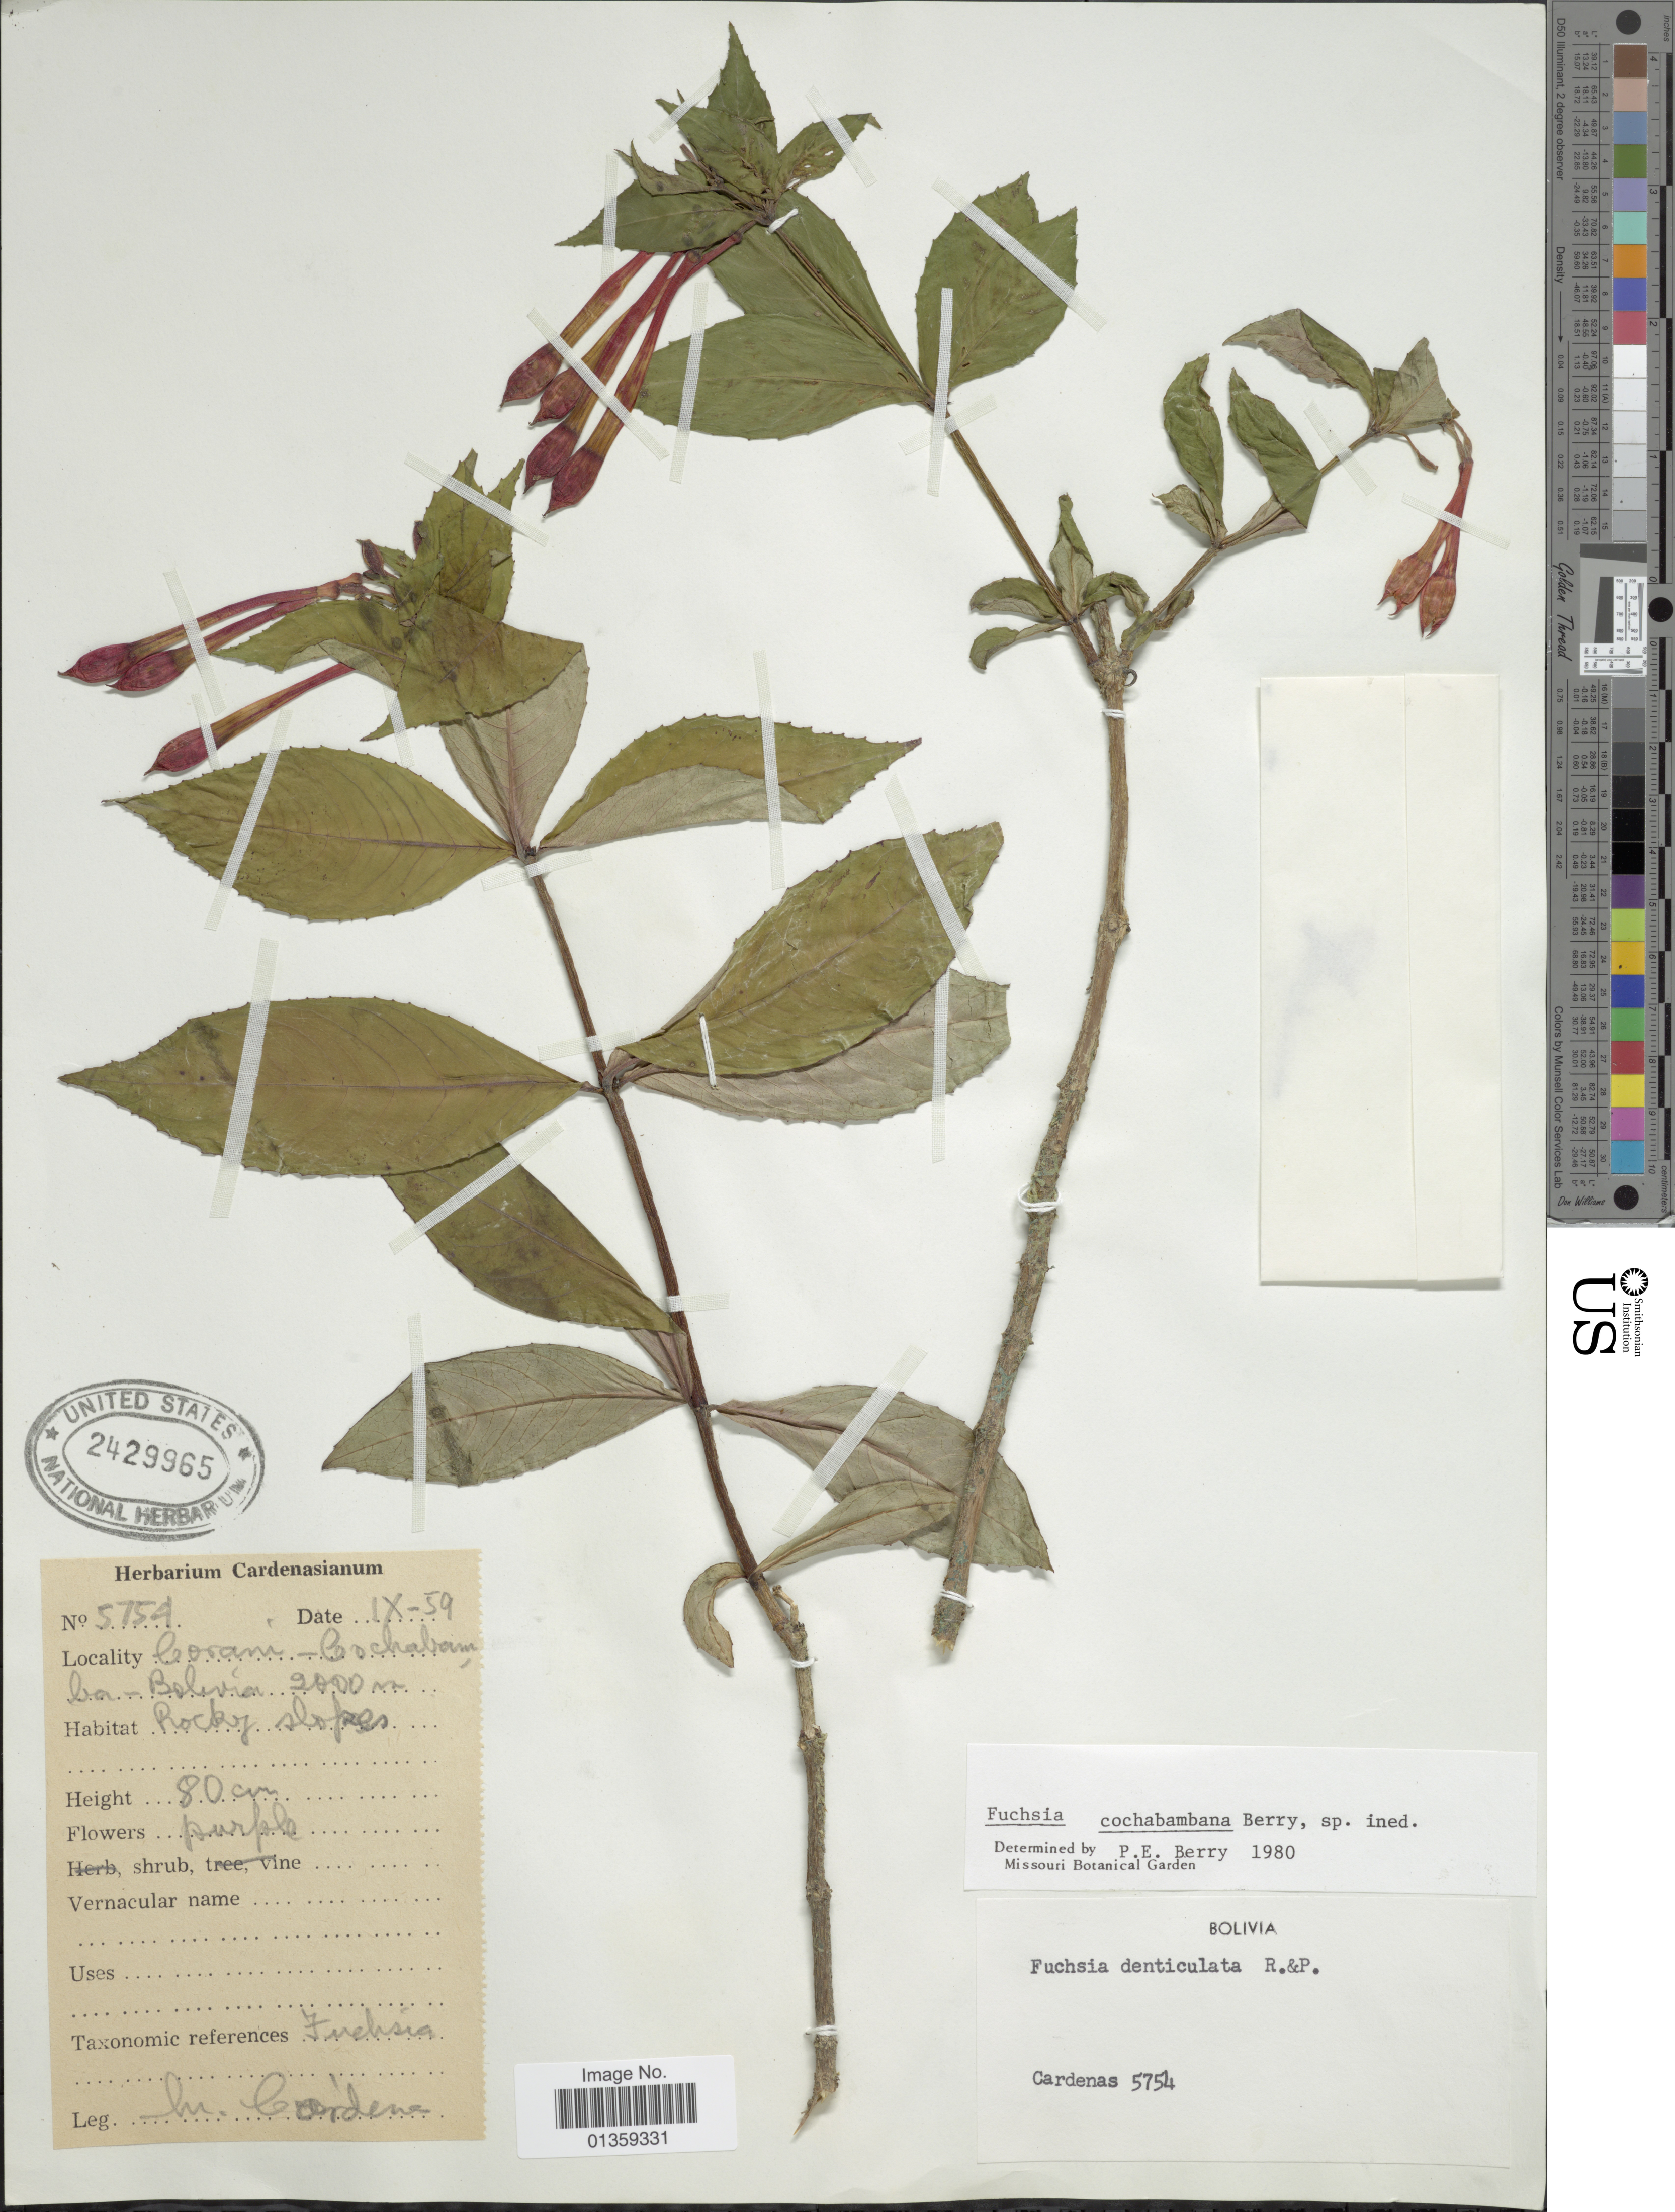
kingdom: Plantae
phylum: Tracheophyta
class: Magnoliopsida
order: Myrtales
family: Onagraceae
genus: Fuchsia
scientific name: Fuchsia cochabambana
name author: P.E. Berry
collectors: M. Cárdenas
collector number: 5754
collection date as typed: Transcribed d/m/y: /9/59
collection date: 1959-09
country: Bolivia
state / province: Cochabamba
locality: Corani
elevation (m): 2000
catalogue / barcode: US 2429965